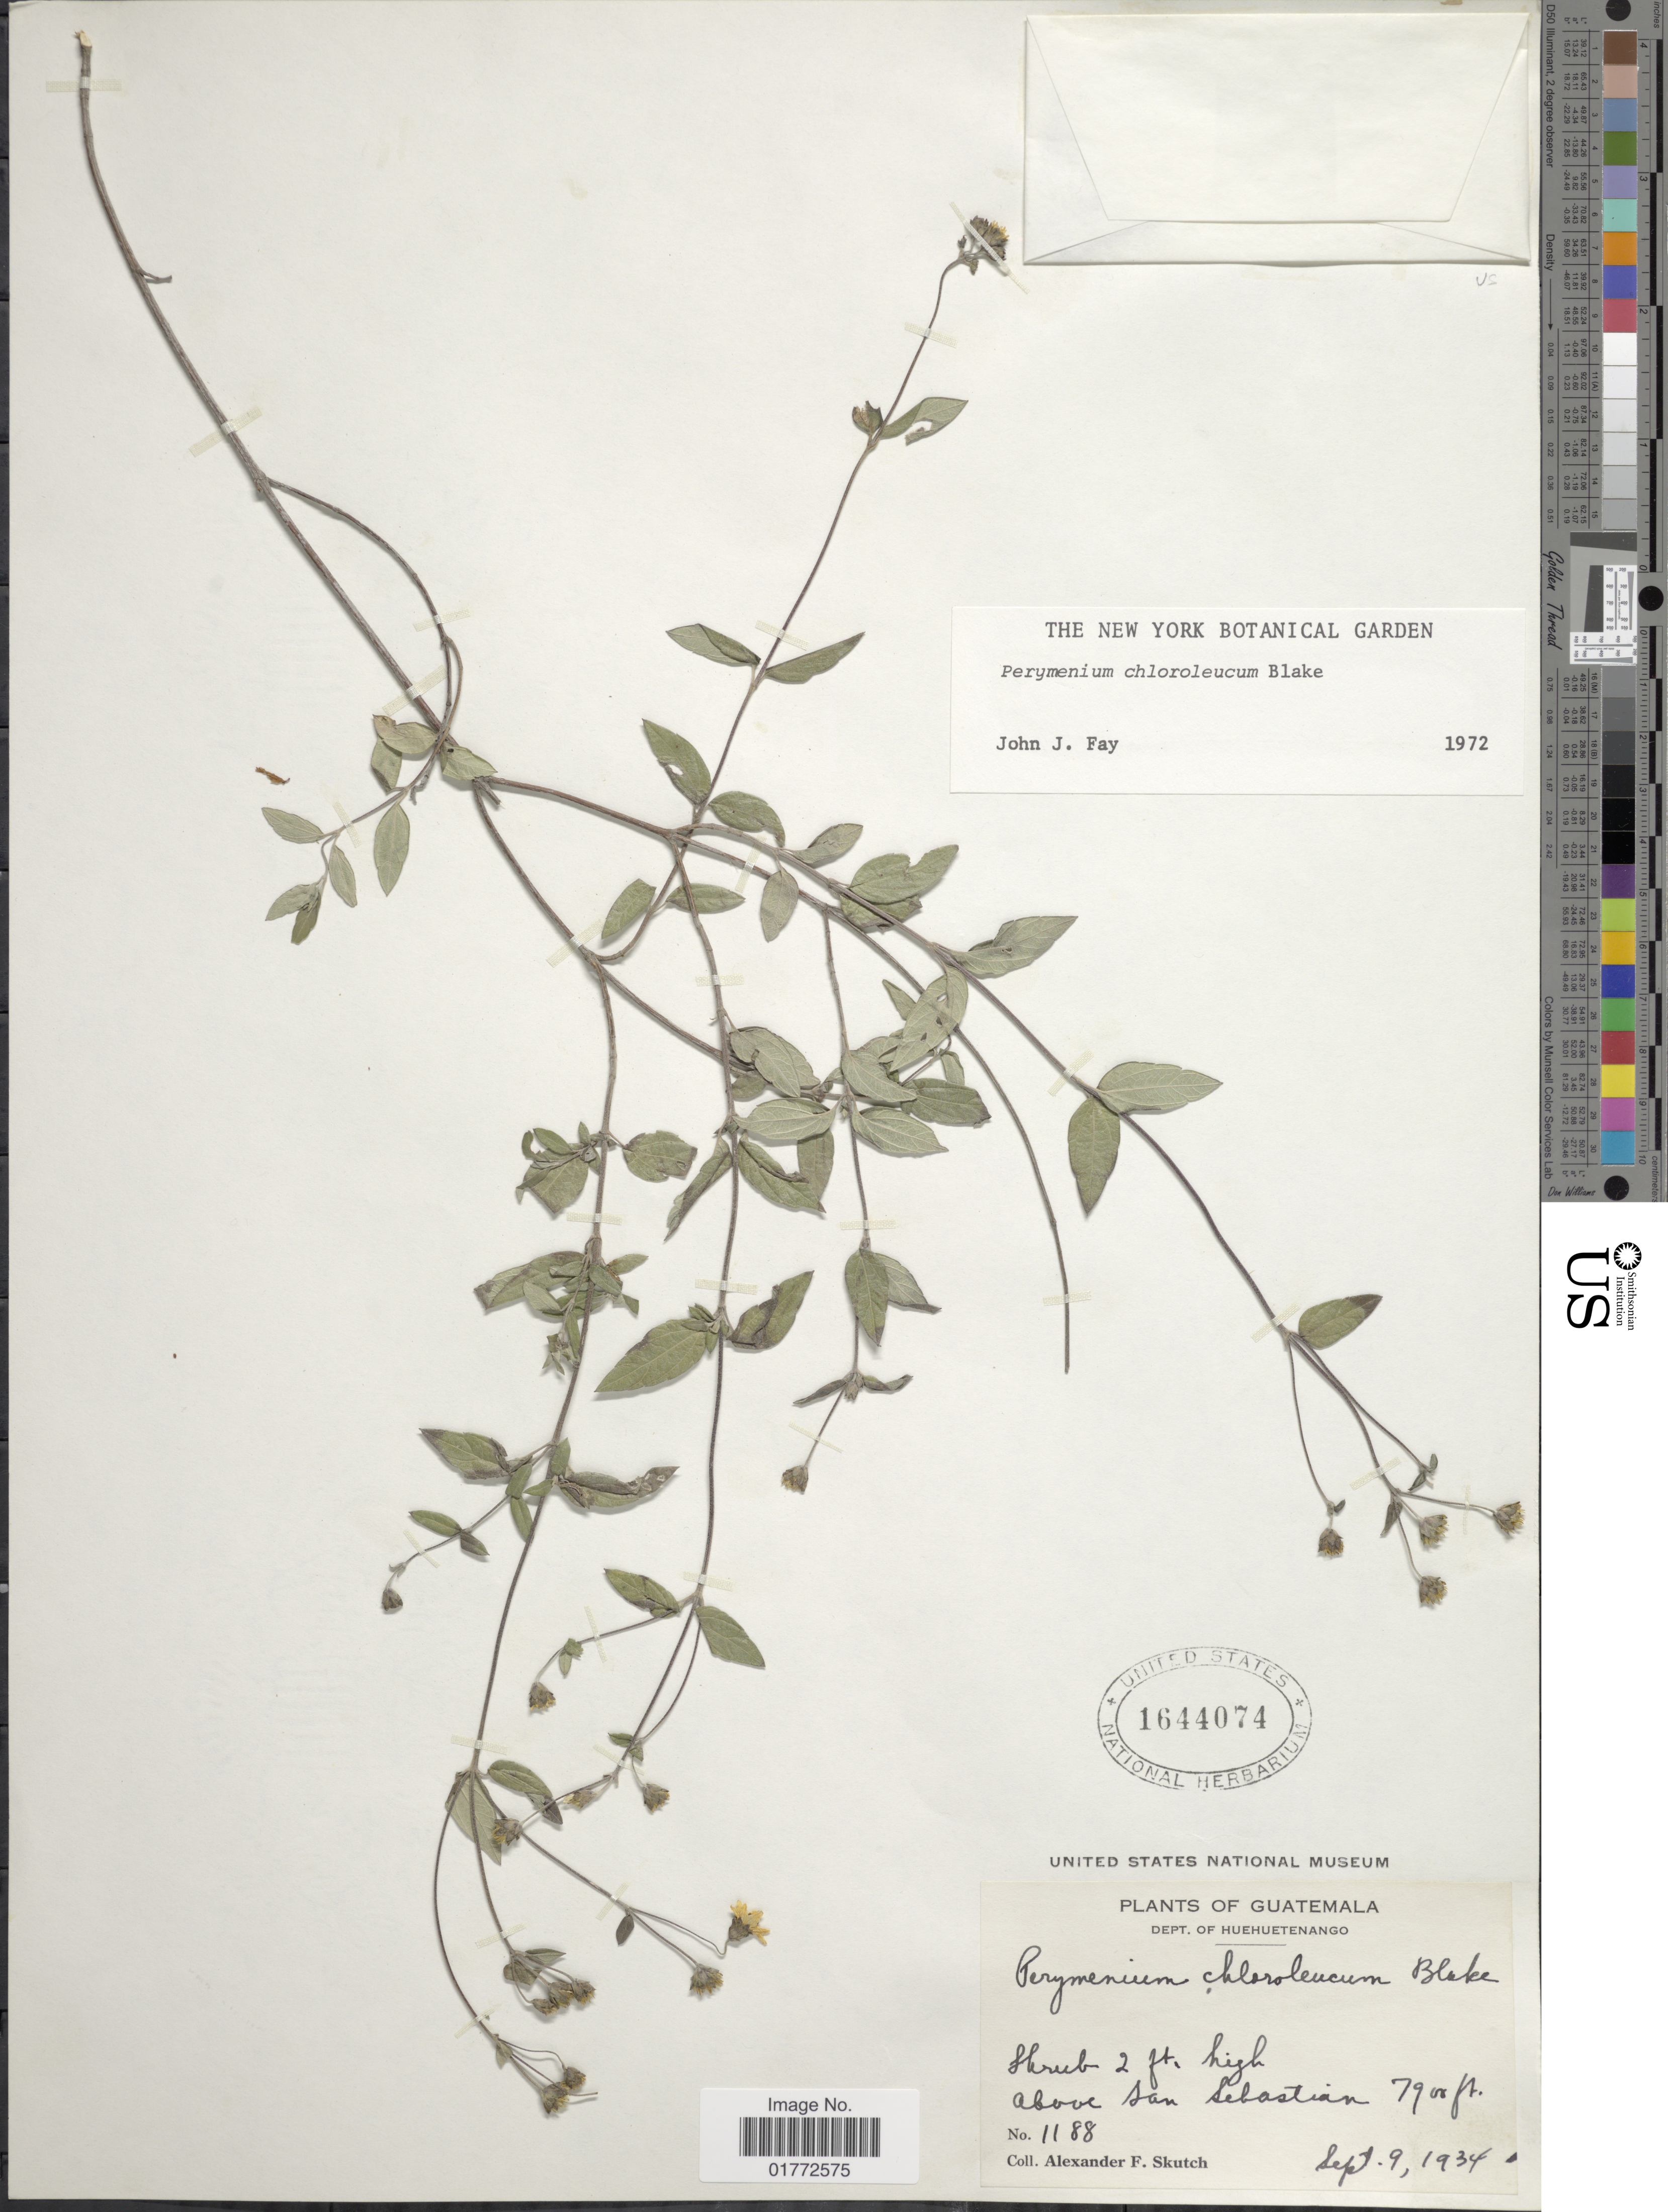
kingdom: Plantae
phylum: Tracheophyta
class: Magnoliopsida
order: Asterales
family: Asteraceae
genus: Perymenium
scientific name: Perymenium chloroleucum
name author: S.F. Blake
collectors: A. F. Skutch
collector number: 1188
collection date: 1934-09-09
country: Guatemala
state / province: Huehuetenango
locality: Above San Sebastian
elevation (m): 2408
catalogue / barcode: US 1644074